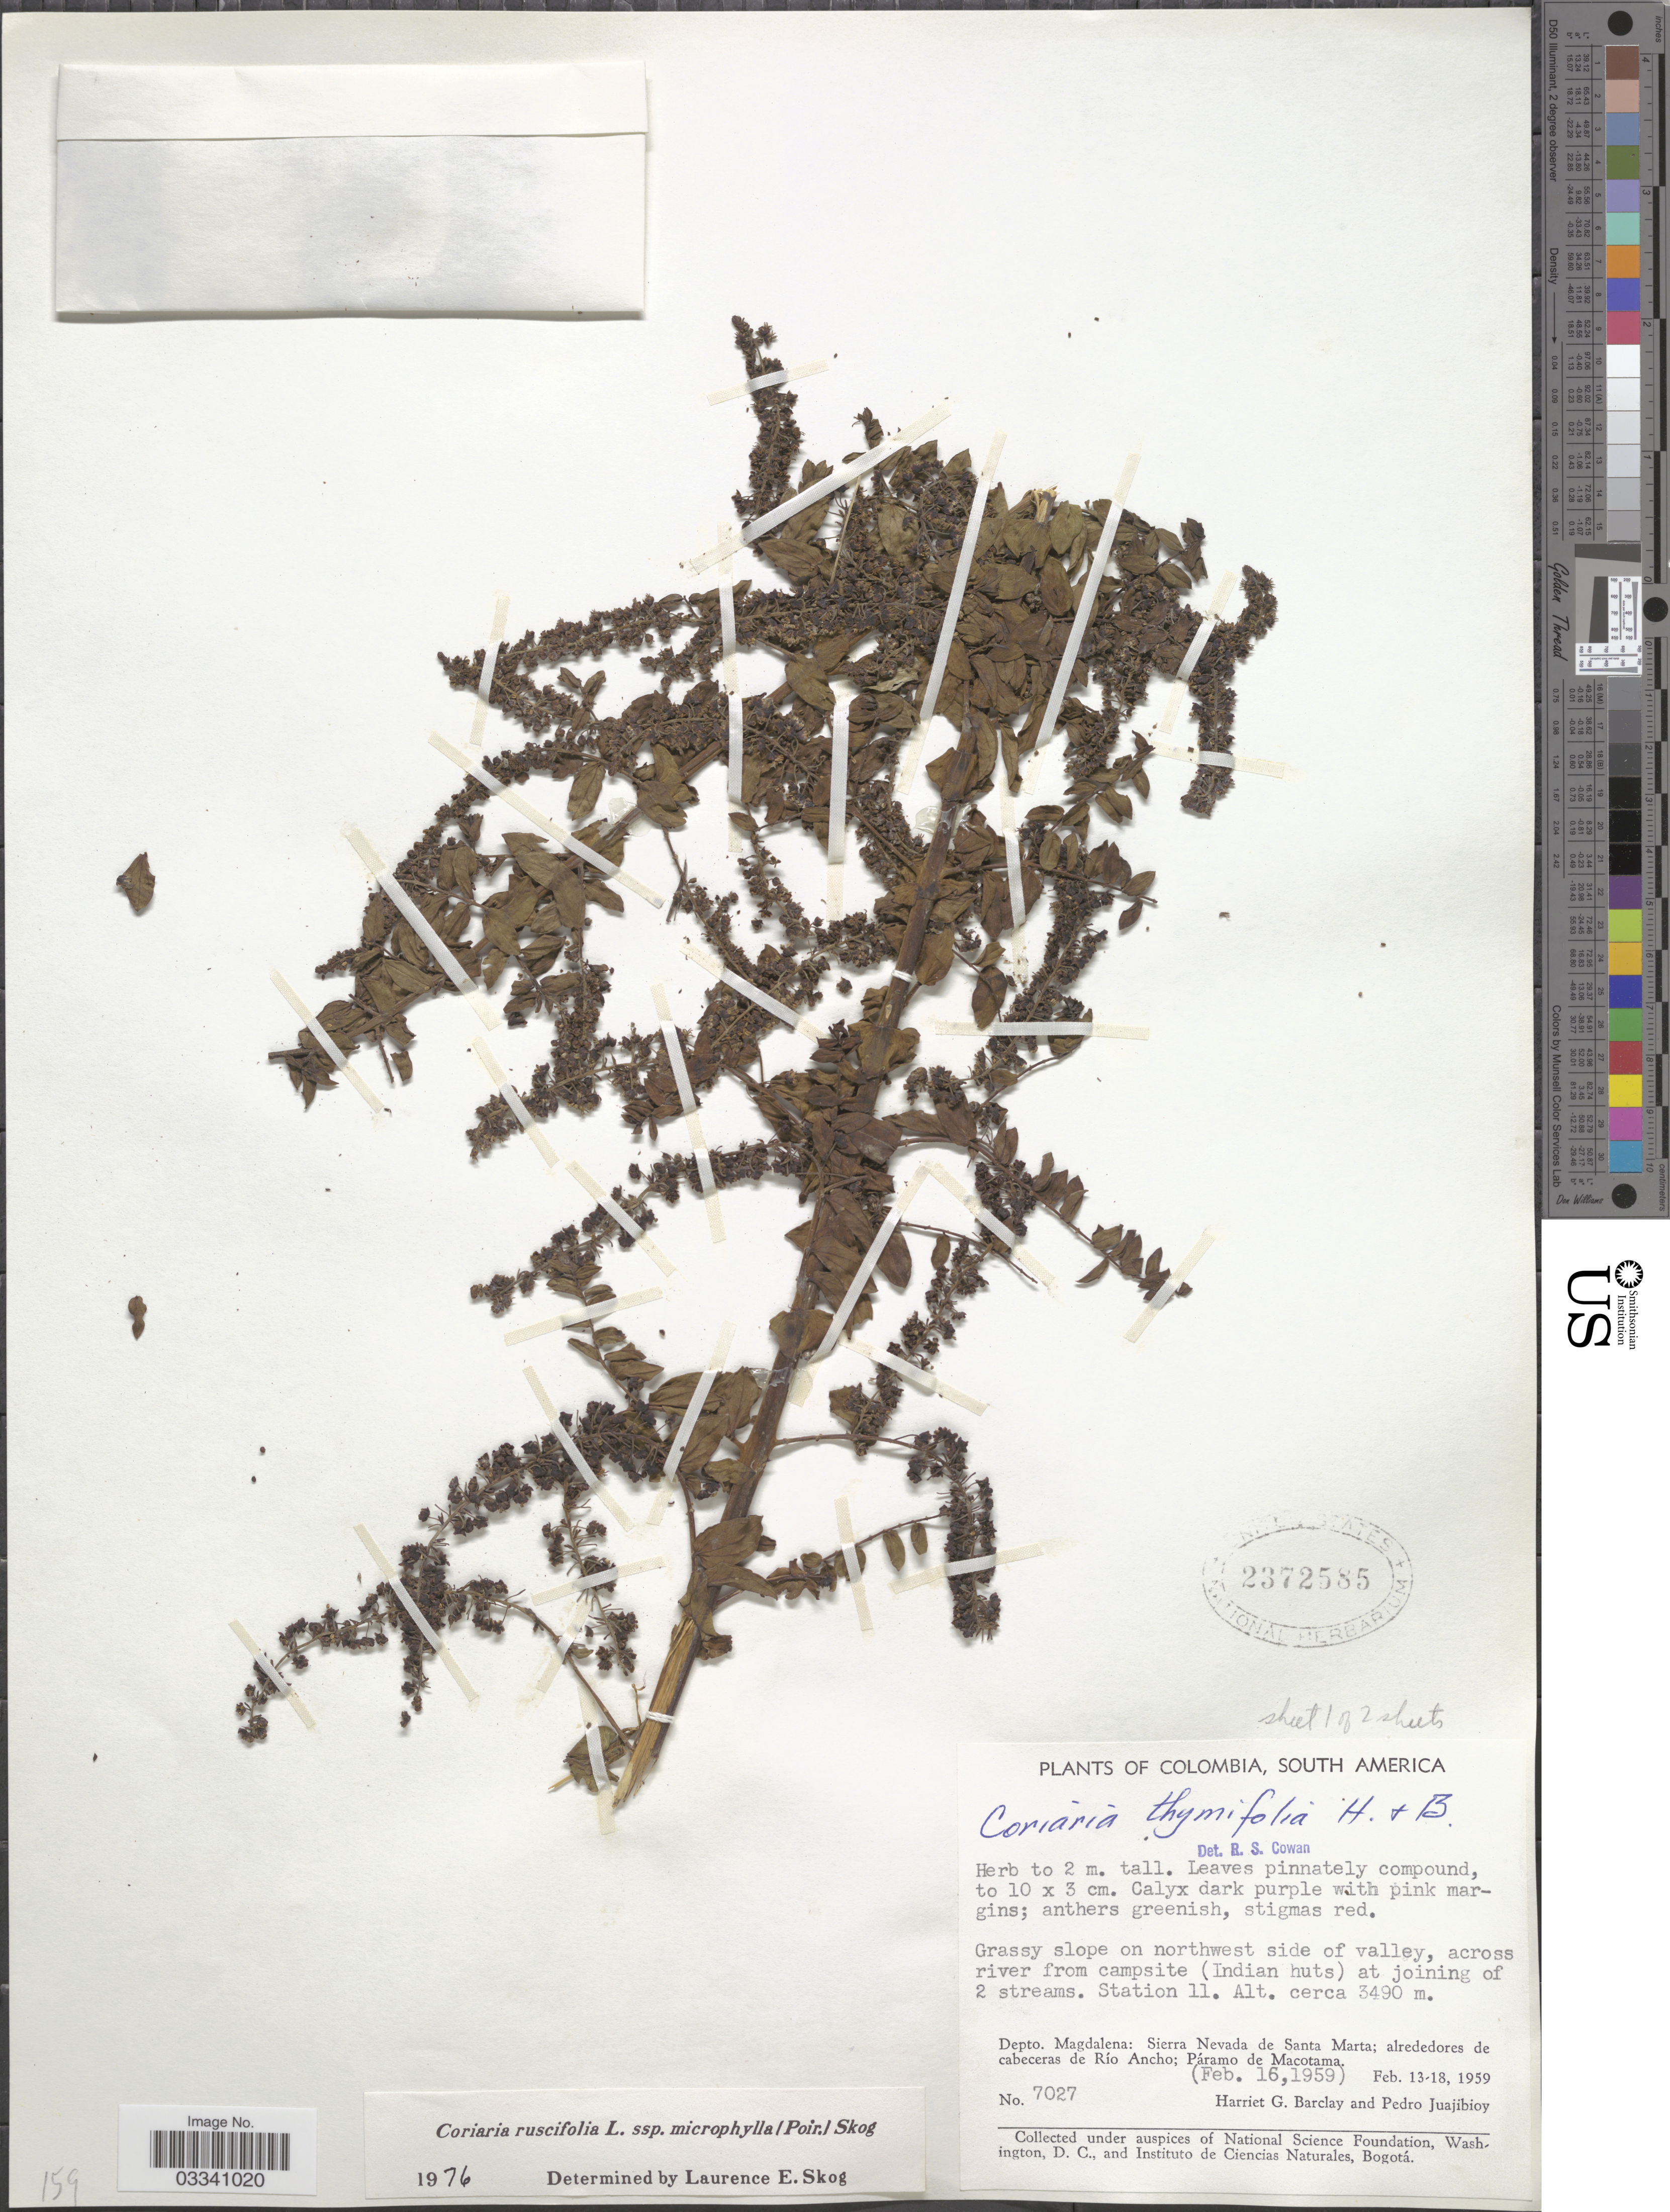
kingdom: Plantae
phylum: Tracheophyta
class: Magnoliopsida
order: Cucurbitales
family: Coriariaceae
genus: Coriaria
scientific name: Coriaria ruscifolia subsp. microphylla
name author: (Poir.) L.E. Skog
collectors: H. G. Barclay & P. Juajibioy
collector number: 7027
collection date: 1959-02-13/1959-02-18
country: Colombia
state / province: Magdalena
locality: Grassy slope on northwest side of valley, across river from campsite (Indian huts) at joining of 2 streams. Station 11. Depto. Magdalena: Sierra Nevada de Santa Marta; alrededores de cabeceras de Río Ancho; Páramo de Macotama.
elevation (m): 3490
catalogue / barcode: US 2372585